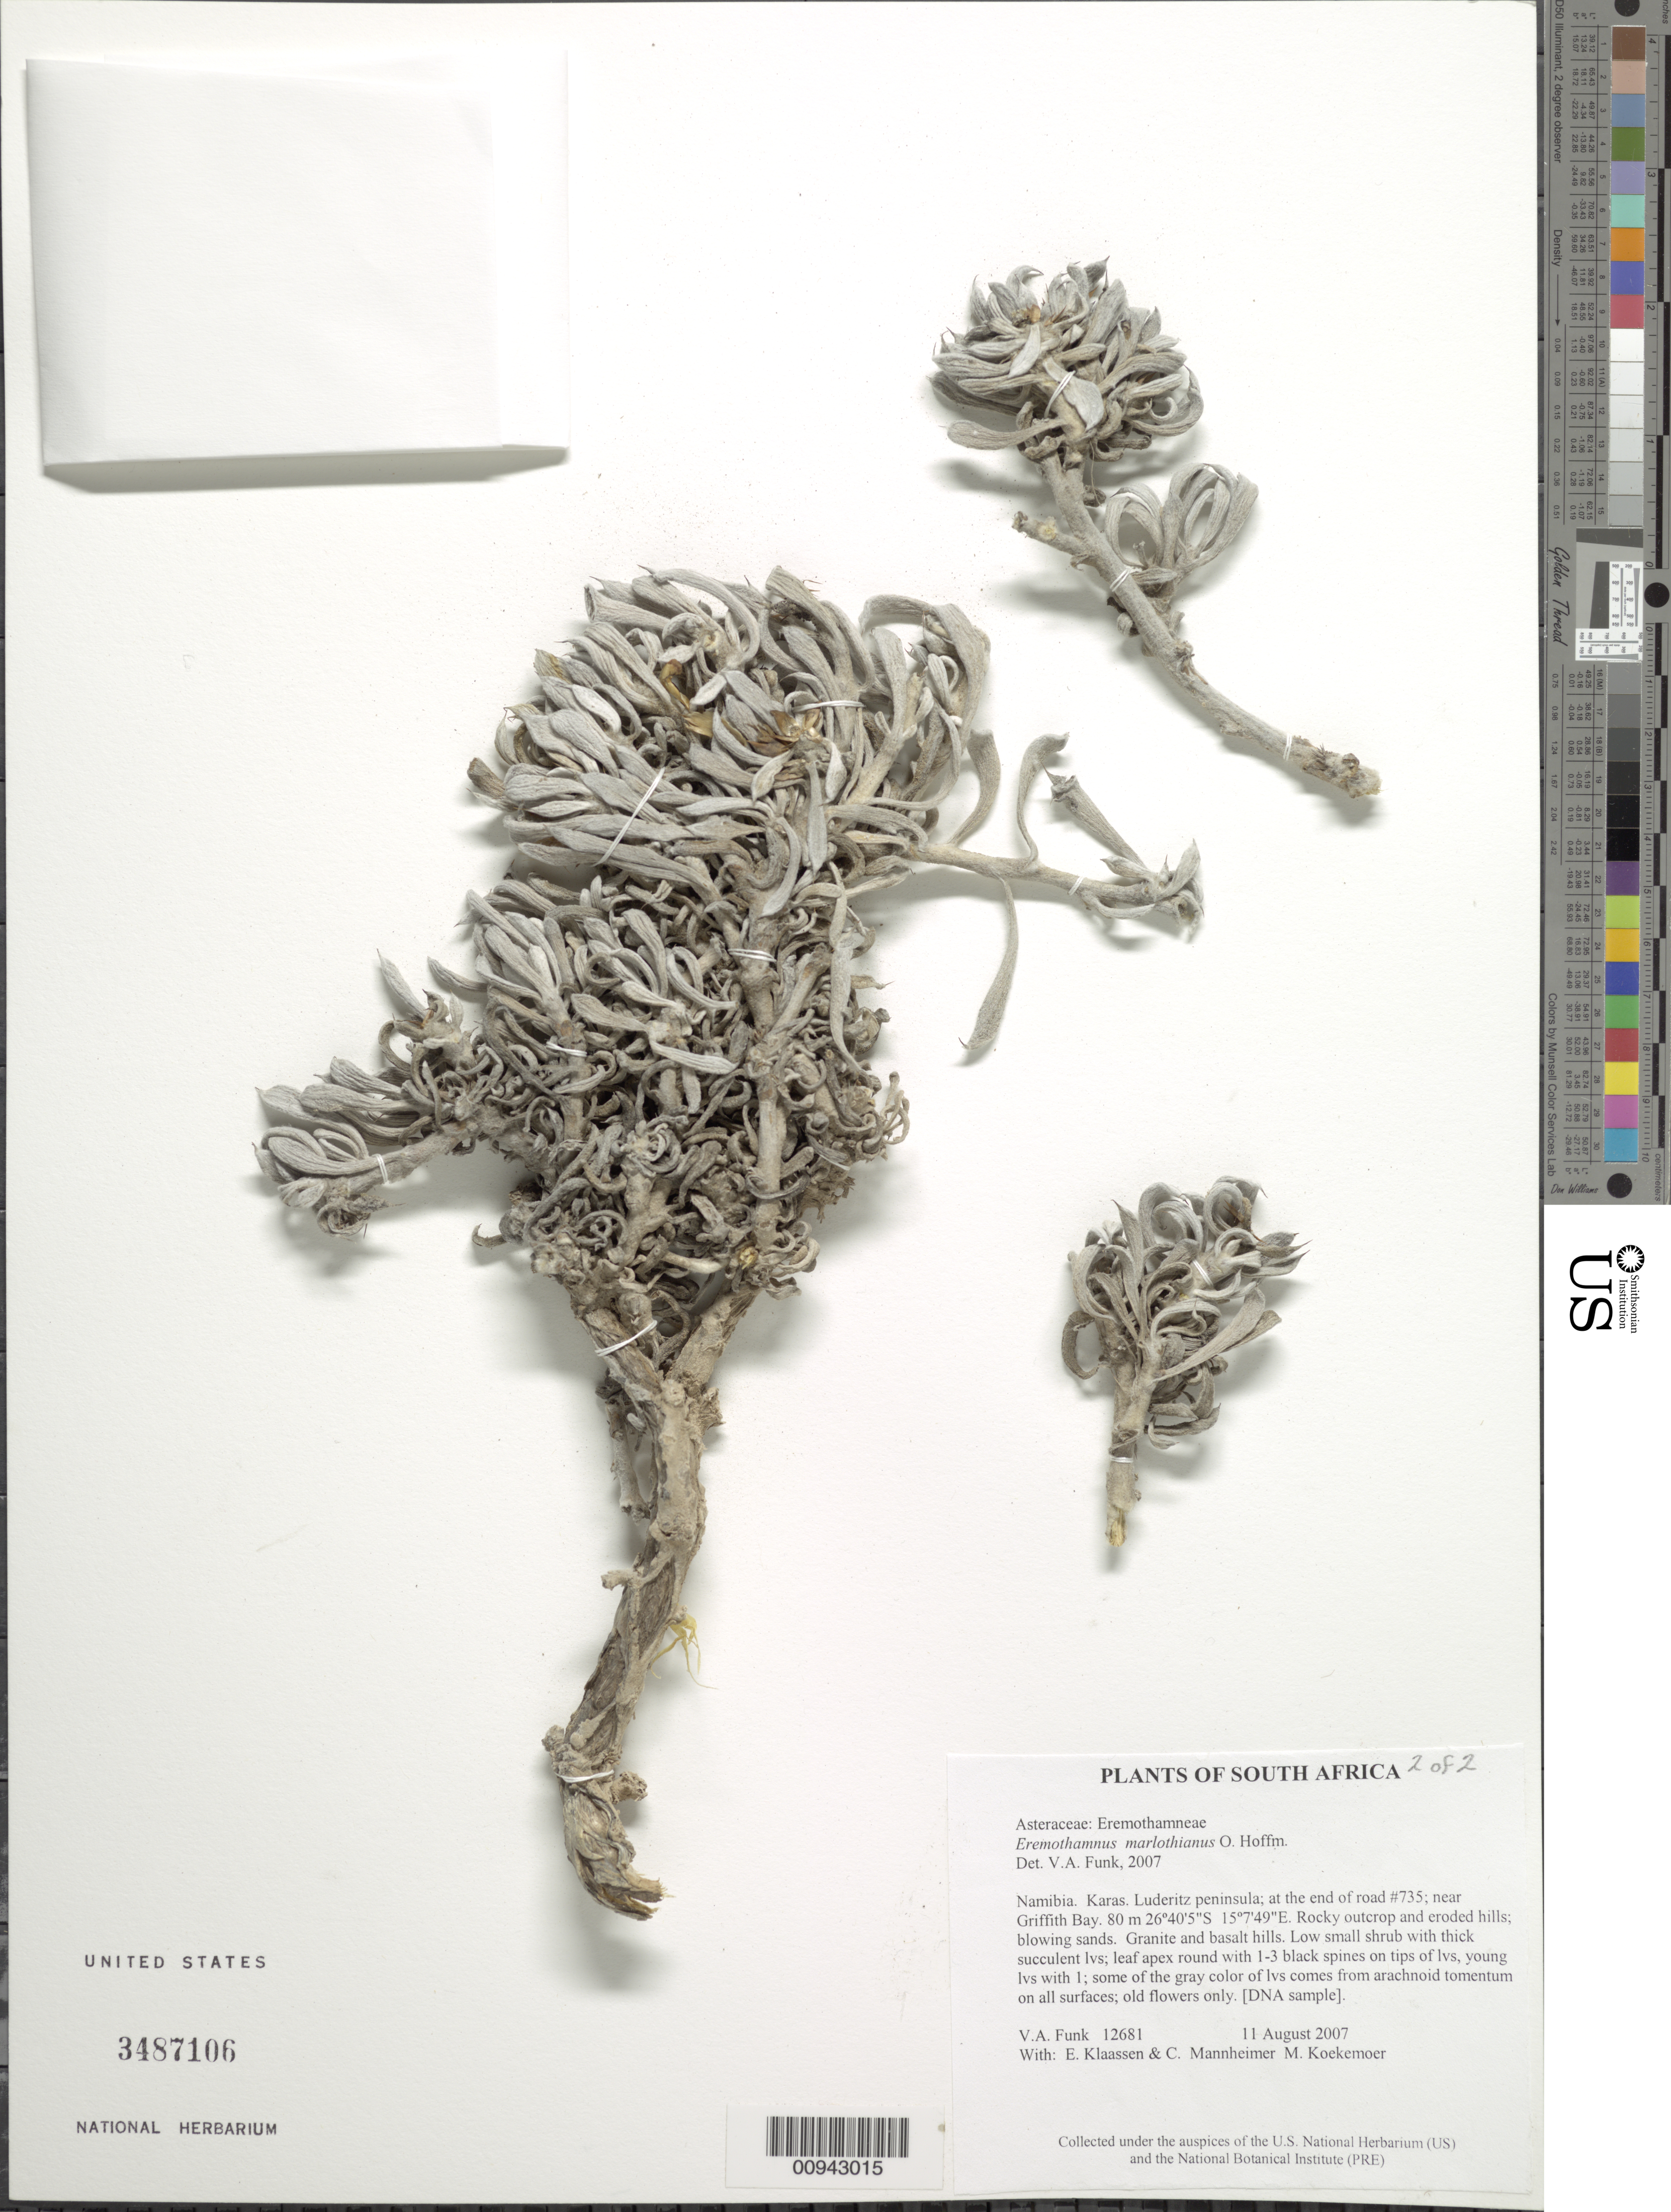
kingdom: Plantae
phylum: Tracheophyta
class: Magnoliopsida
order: Asterales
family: Asteraceae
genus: Eremothamnus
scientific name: Eremothamnus marlothianus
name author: O. Hoffm.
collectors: V. Funk, E. S. Klaassen, C. A. Mannheimer & M. Koekemoer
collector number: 12681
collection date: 2007-08-11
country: Namibia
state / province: Karas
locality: Namibia. Karas. Luderitz peninsula: at the end of road #735; near Griffith Bay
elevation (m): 80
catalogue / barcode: US 3487106